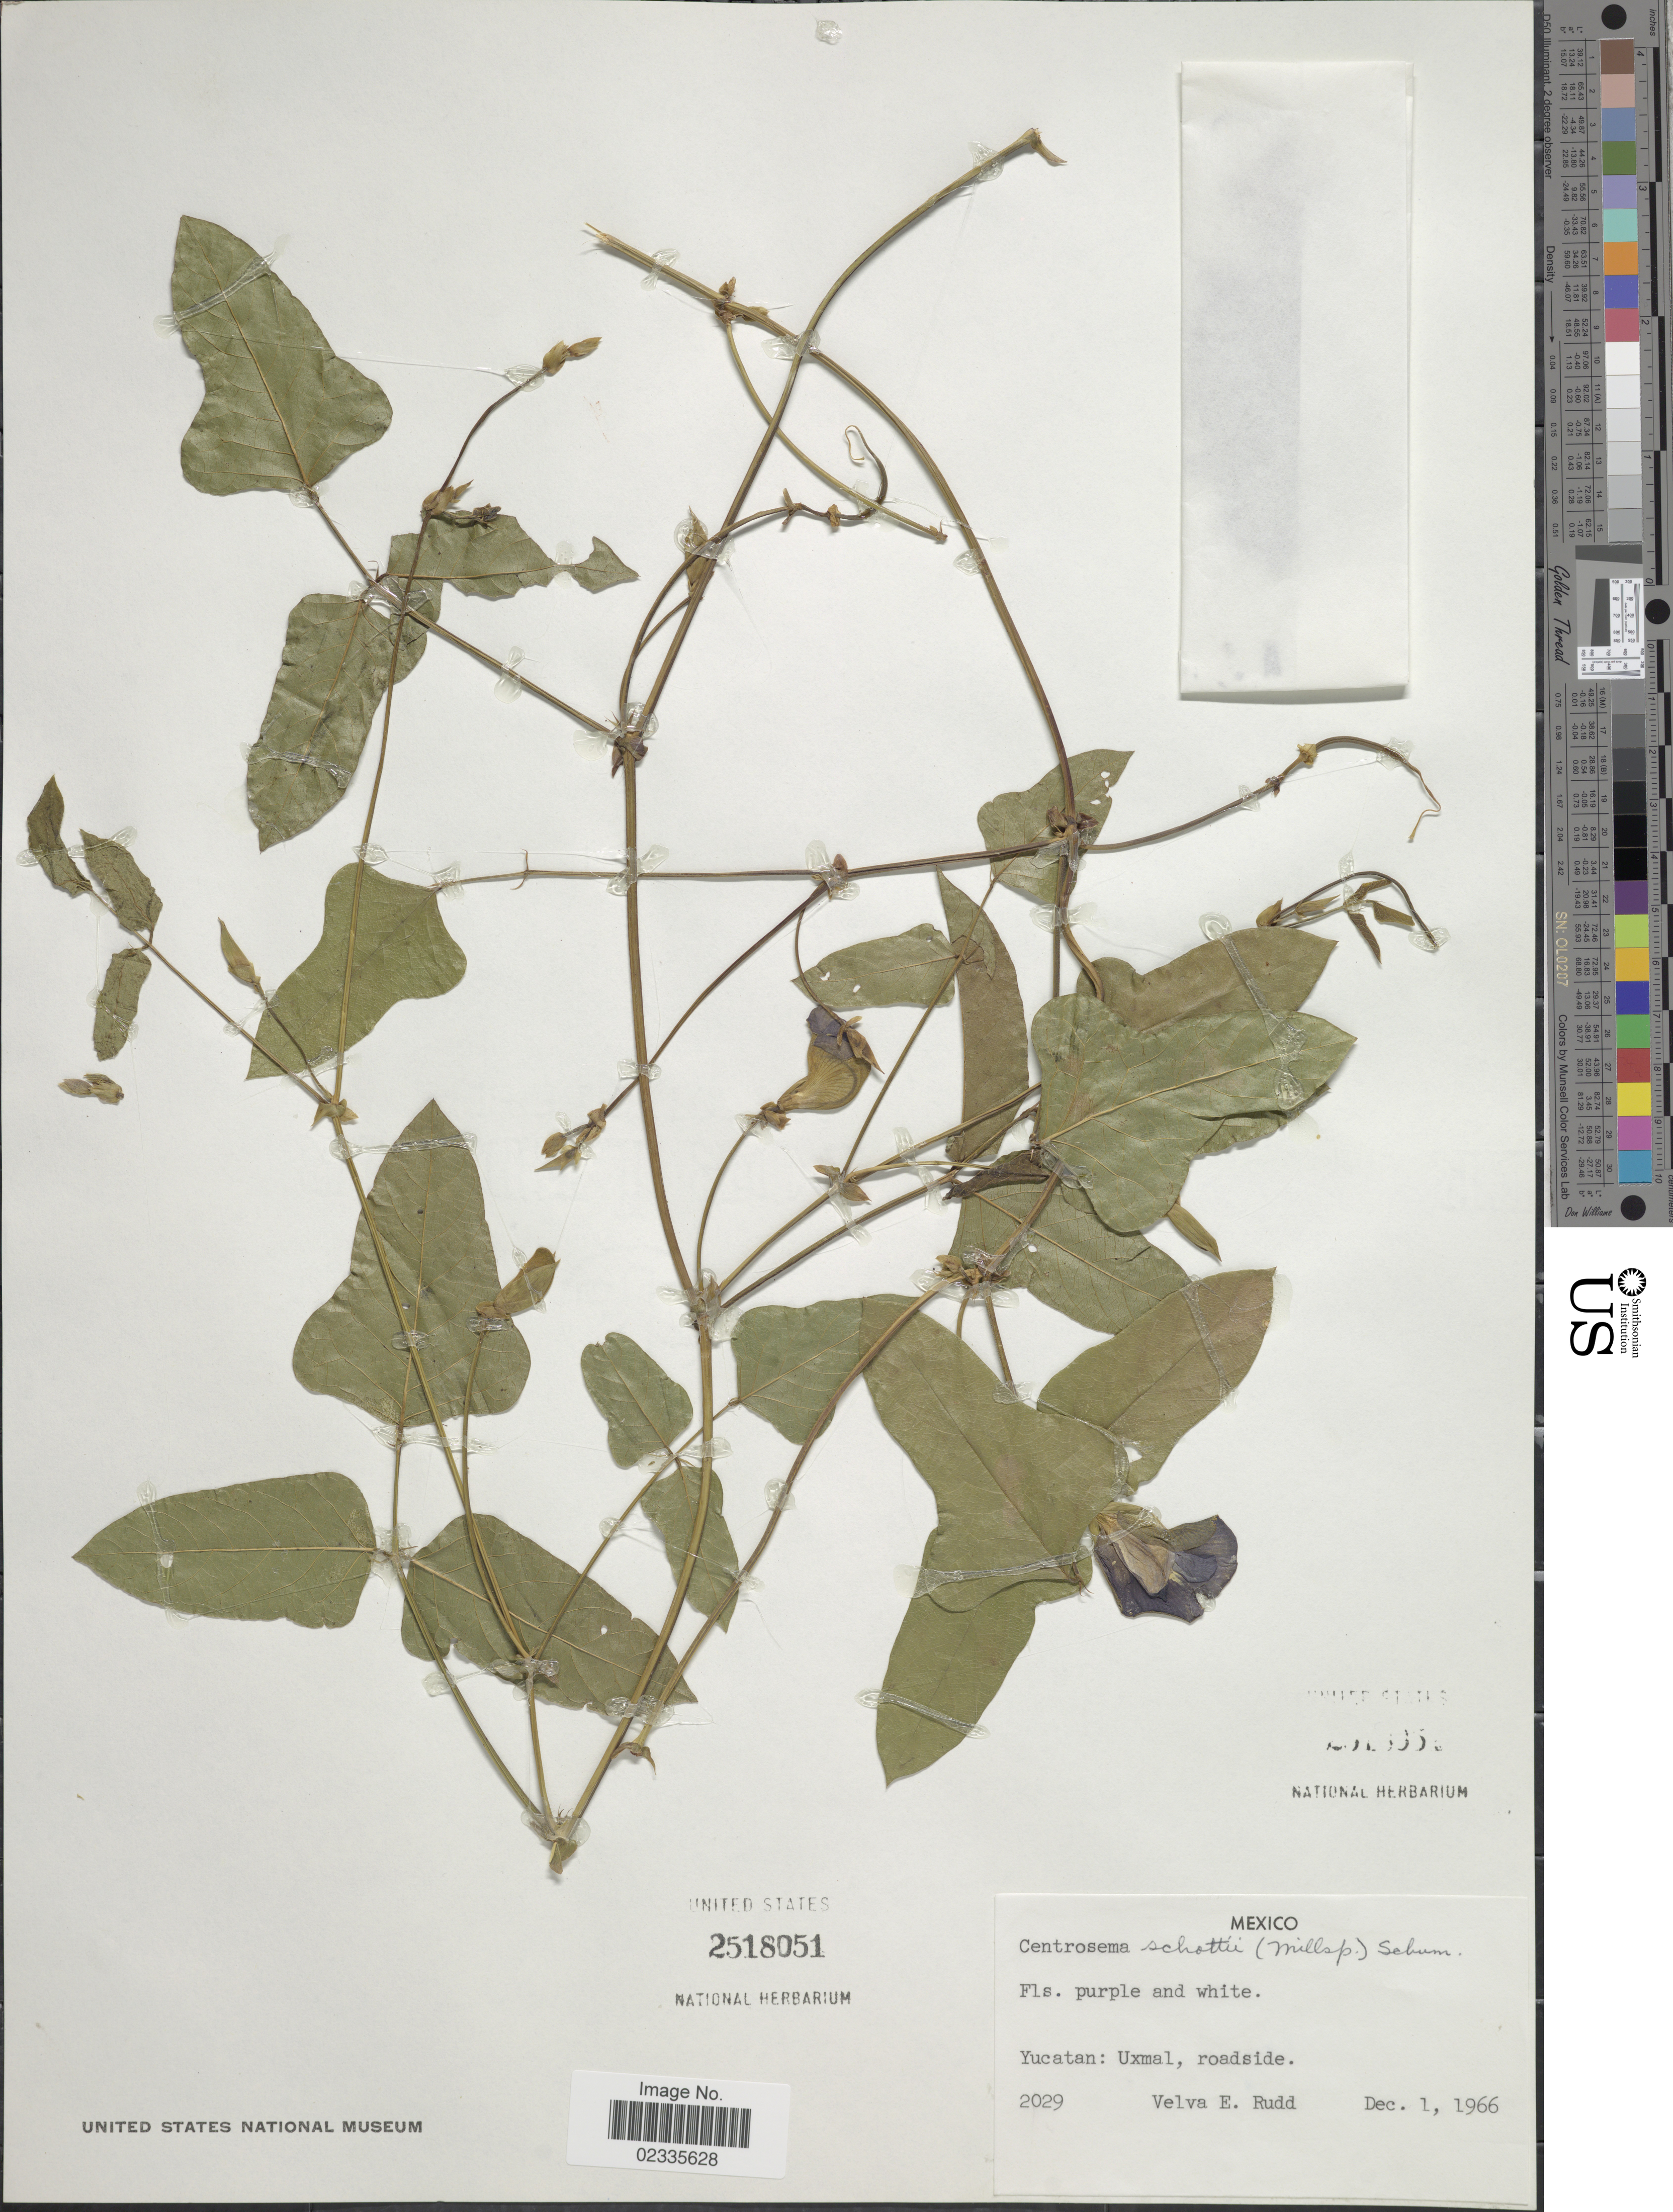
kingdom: Plantae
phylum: Tracheophyta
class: Magnoliopsida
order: Fabales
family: Fabaceae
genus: Centrosema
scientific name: Centrosema schottii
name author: (Millsp.) K. Schum.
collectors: V. E. Rudd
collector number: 2029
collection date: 1966-12-01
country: Mexico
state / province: Yucatán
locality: Uxmal, roadside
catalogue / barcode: US 2518051